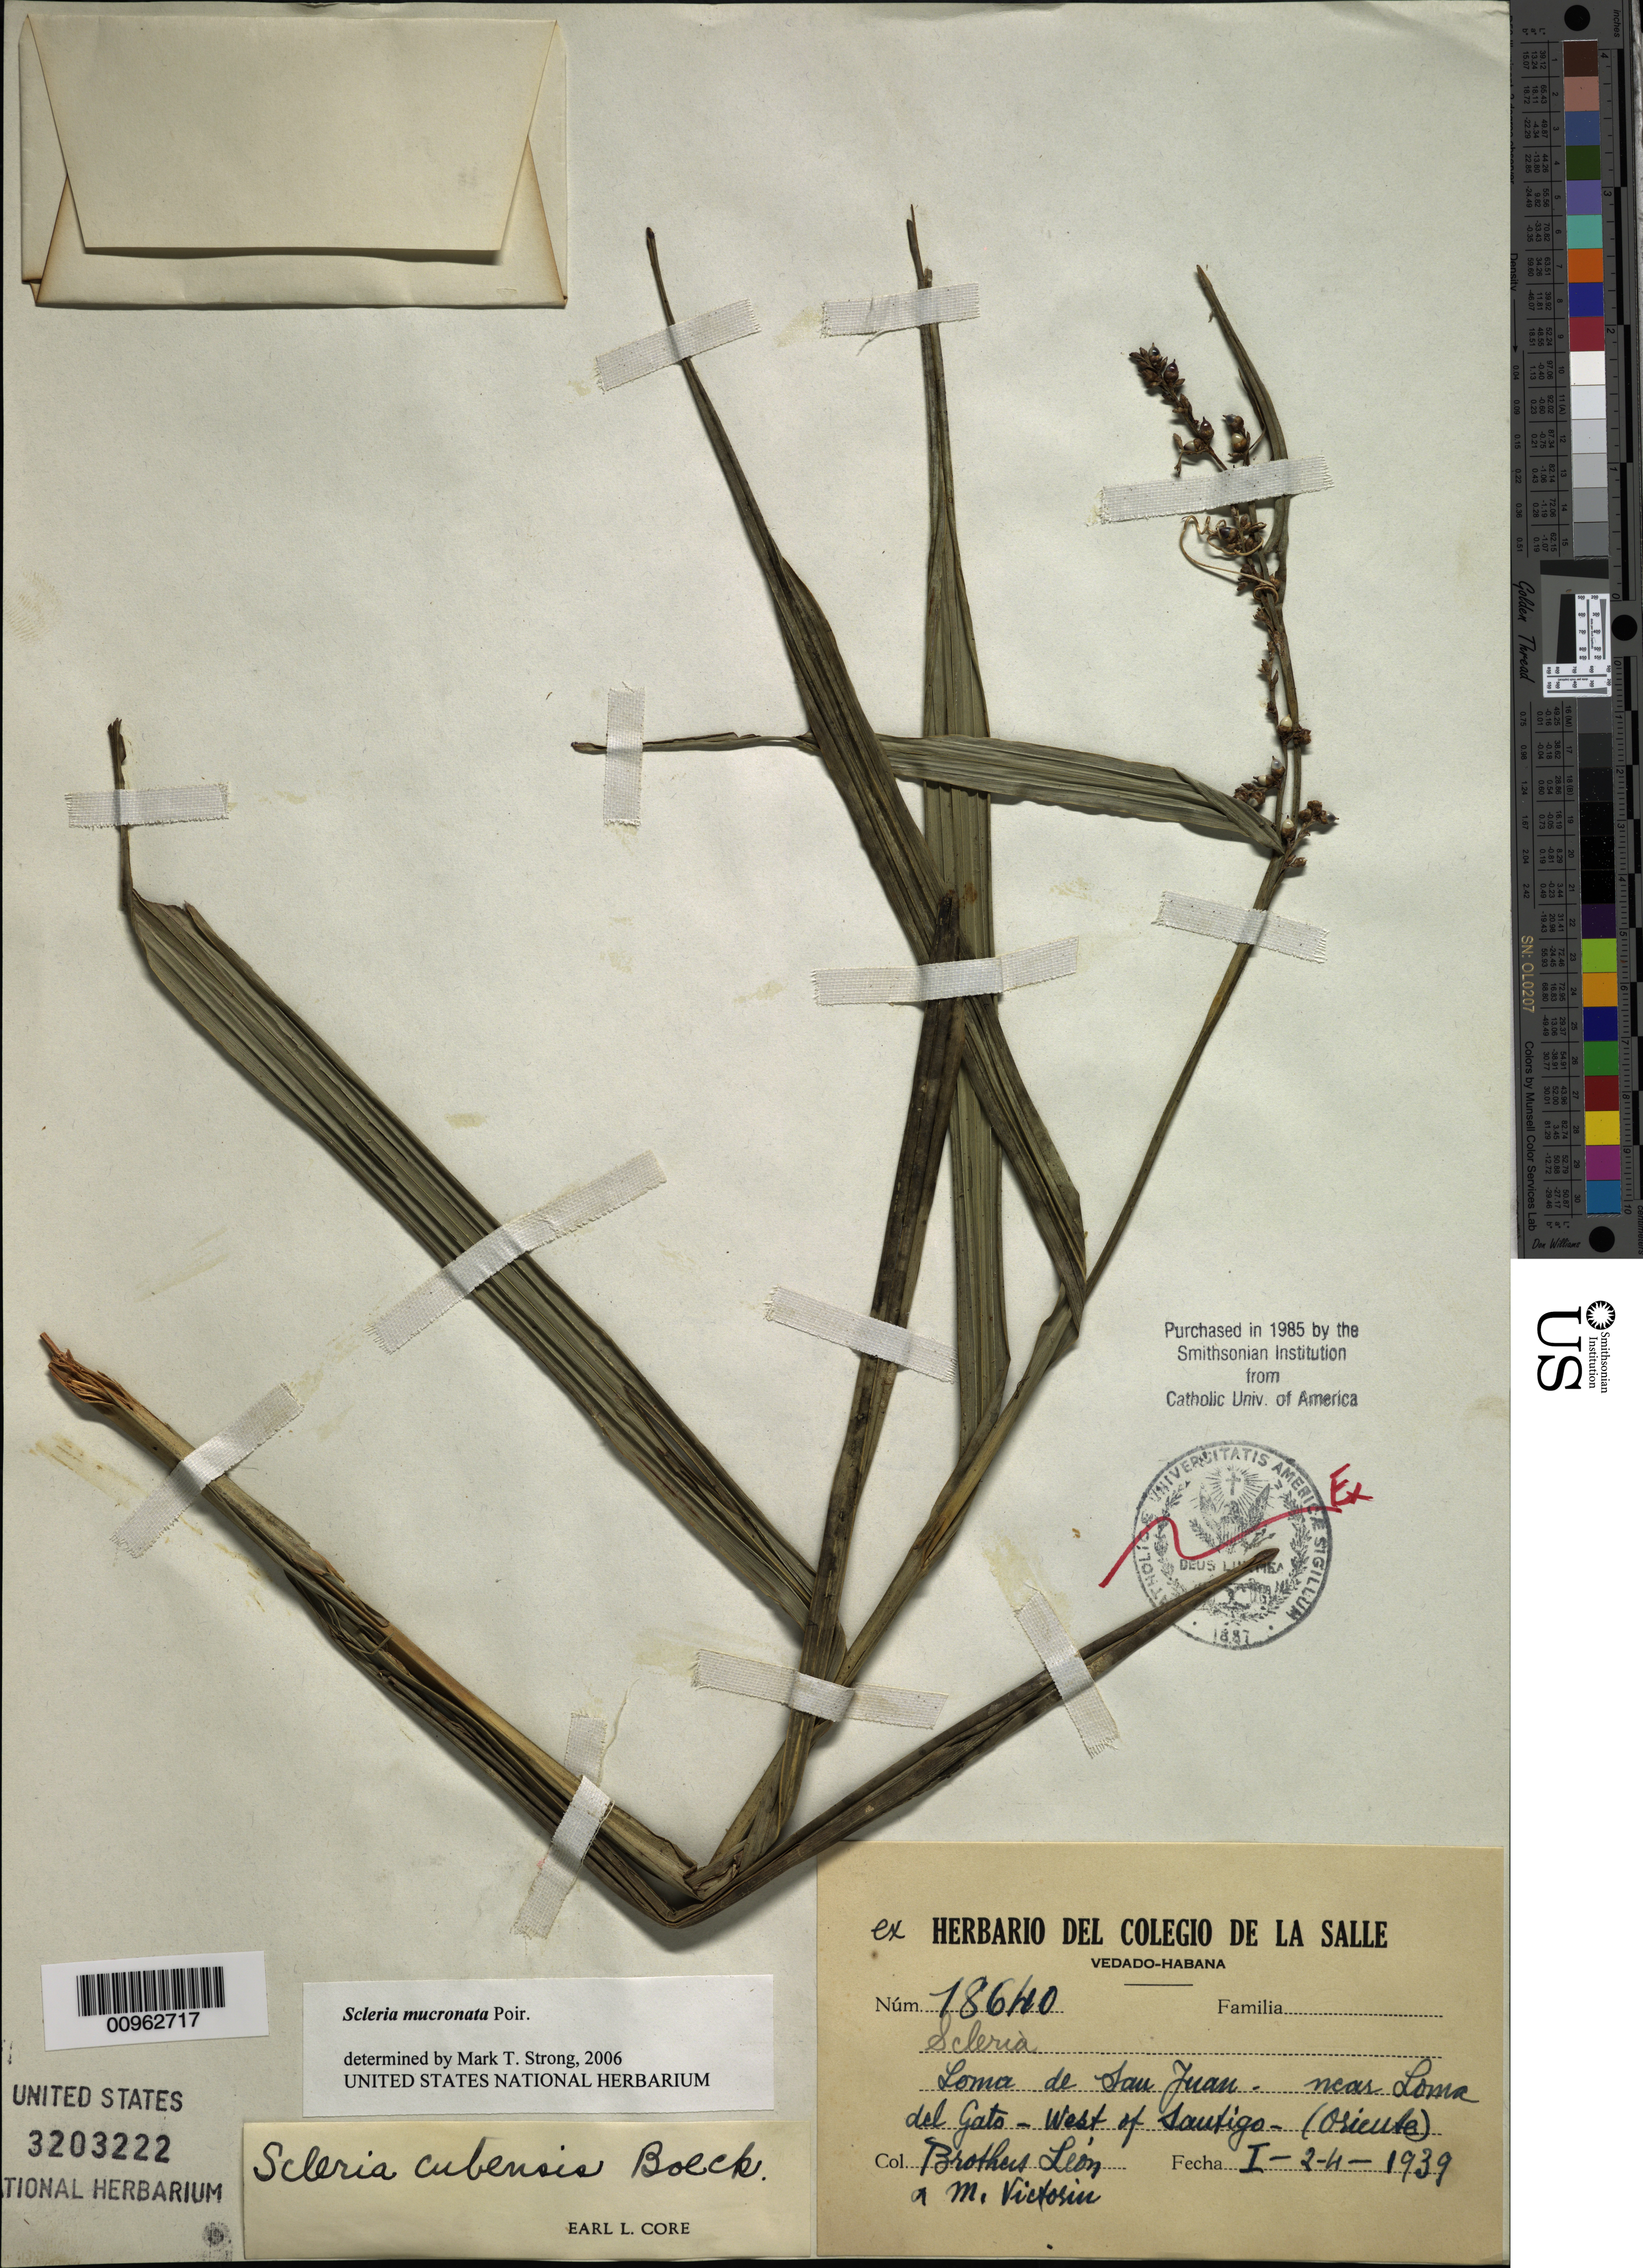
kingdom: Plantae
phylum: Tracheophyta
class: Liliopsida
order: Poales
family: Cyperaceae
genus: Scleria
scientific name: Scleria mucronata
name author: Poir.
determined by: Strong, M. T., (US), Smithsonian Institution - National Museum of Natural History (UNITED STATES)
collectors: Bro. León & F. Victorin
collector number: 18640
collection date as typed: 24 Jan 1939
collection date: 1939-01-24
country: Cuba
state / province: Santiago de Cuba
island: Cuba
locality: Loma de San Juan, near Loma del Gato, West of Santiago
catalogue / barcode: US 3203222